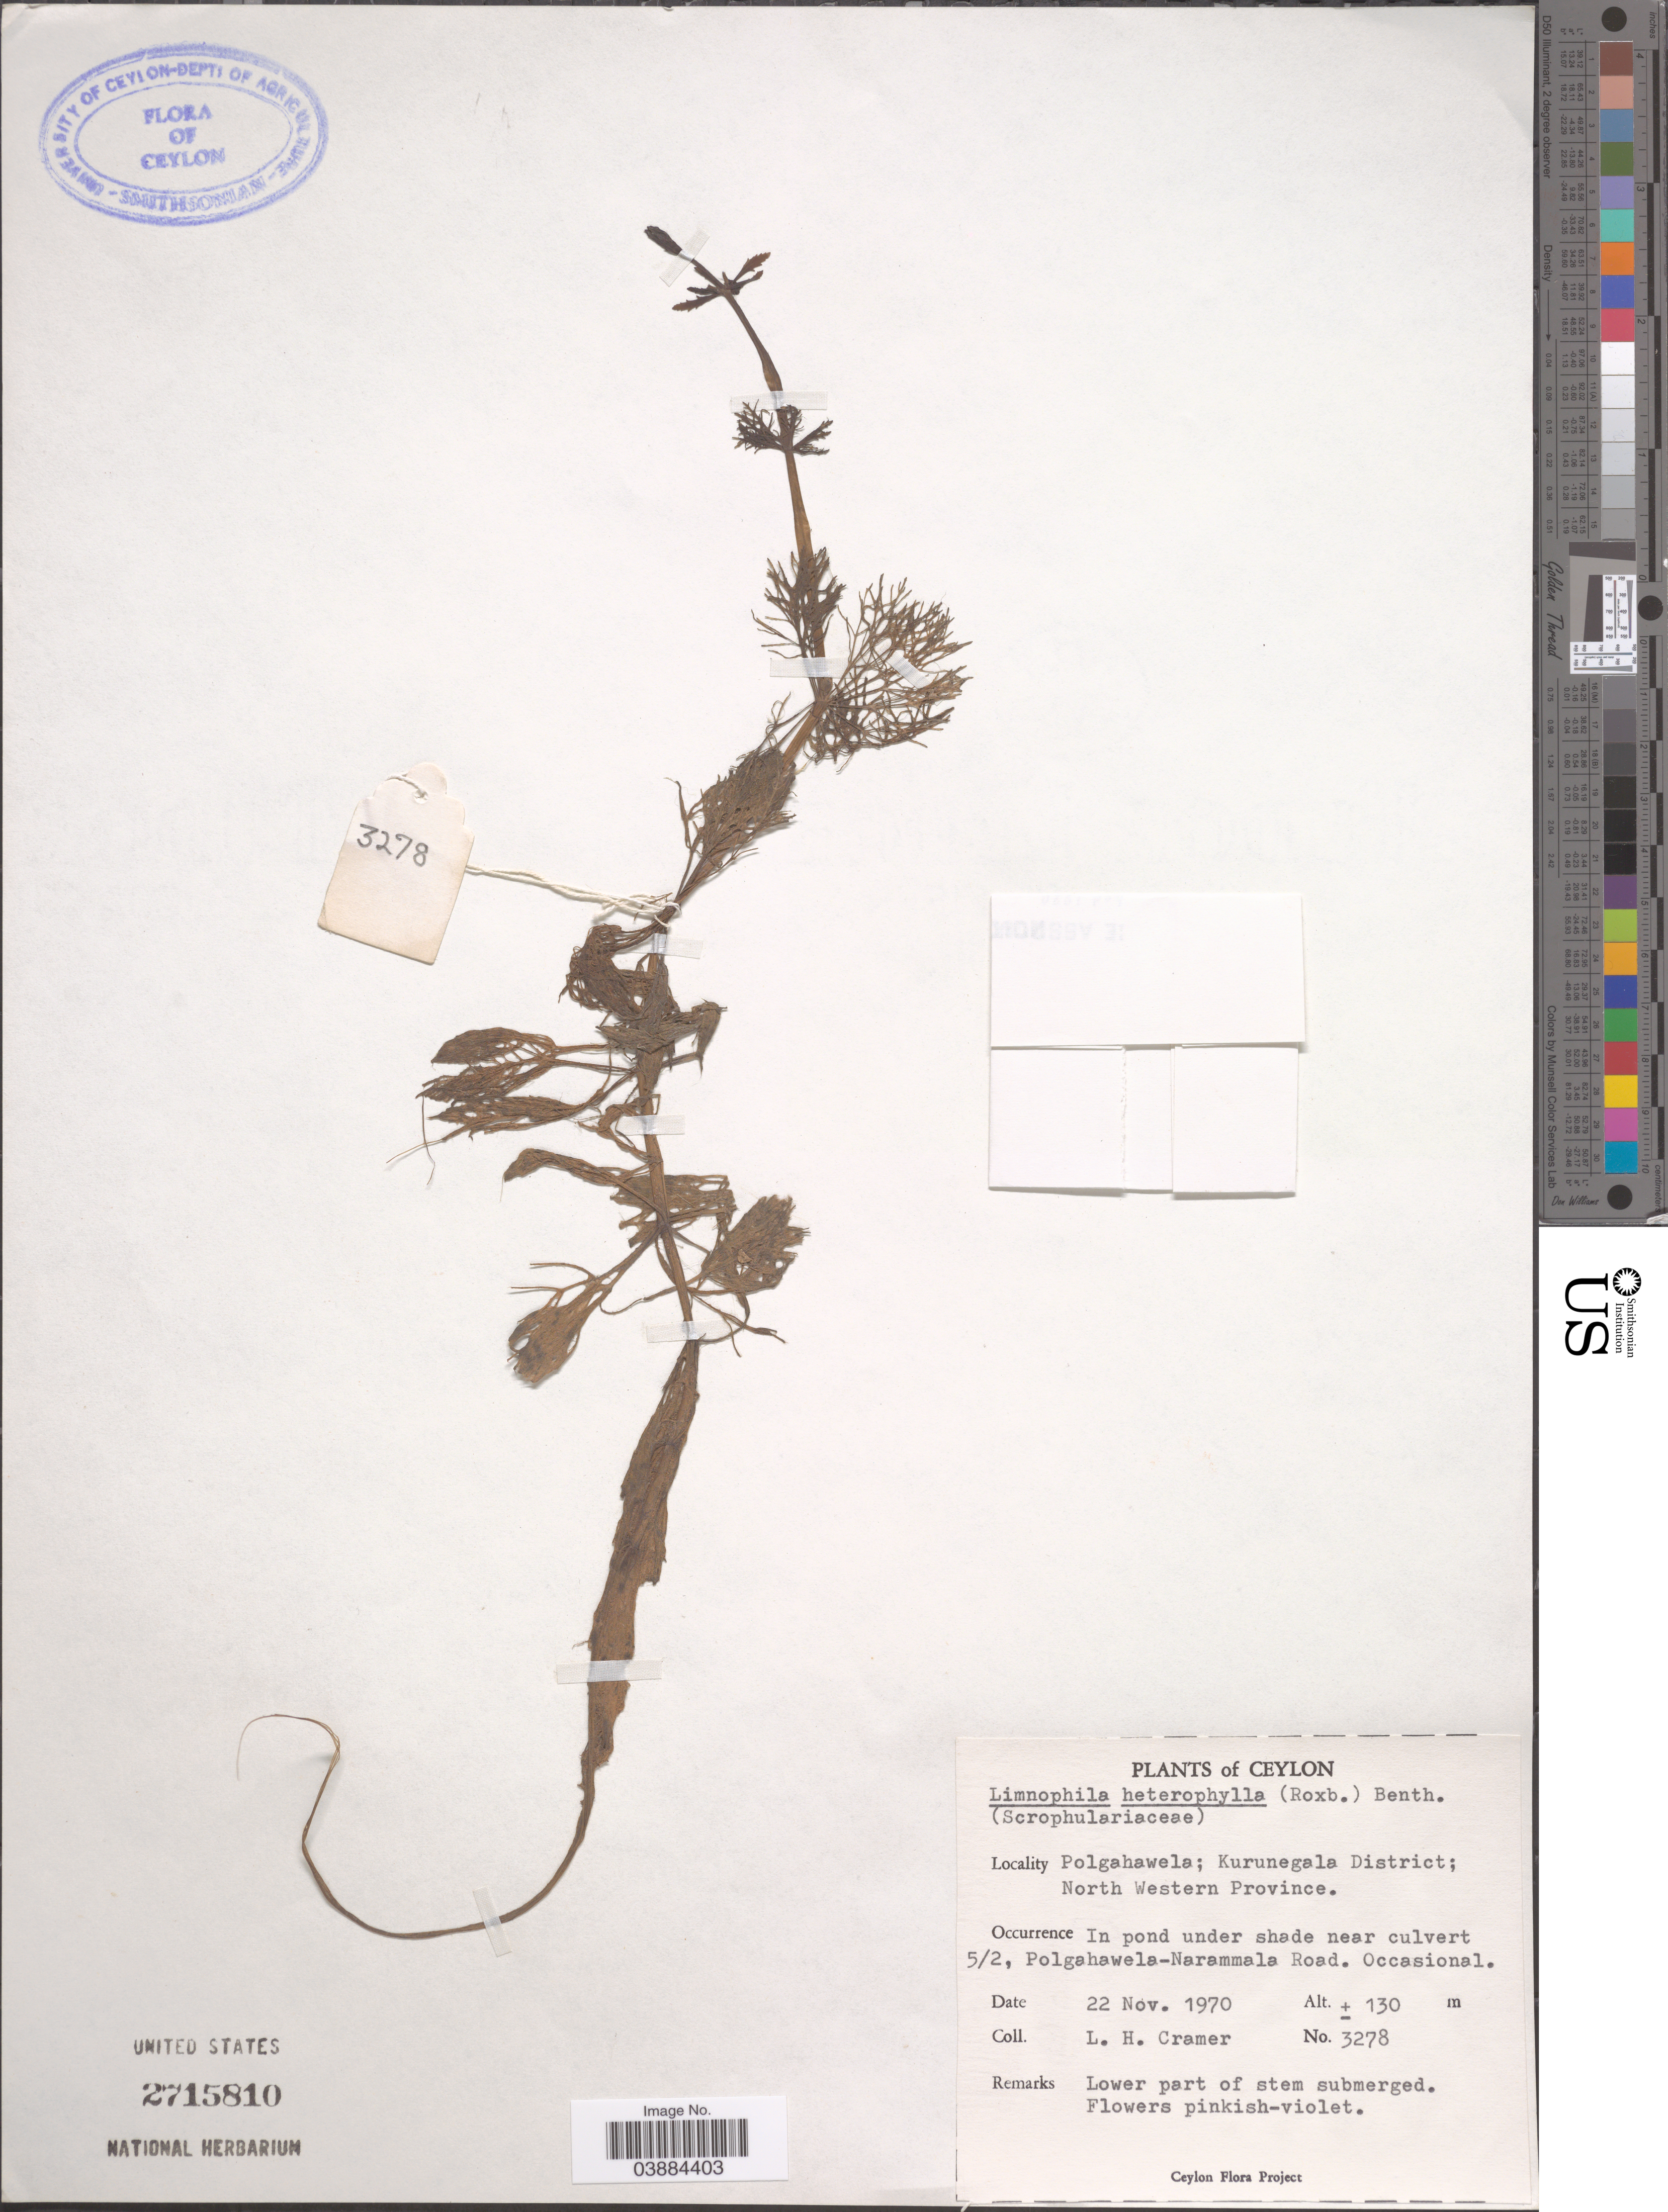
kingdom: Plantae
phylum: Tracheophyta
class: Magnoliopsida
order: Lamiales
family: Plantaginaceae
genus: Limnophila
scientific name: Limnophila heterophylla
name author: (Roxb.) Benth.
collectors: L. H. Cramer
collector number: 3278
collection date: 1970-11-22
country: Sri Lanka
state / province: North Western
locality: Ceylon. Polgahawela; Kurunegala District. In pond under shade near culvert 5/2, Polgahawela-Narammala Road.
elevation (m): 130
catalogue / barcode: US 2715810